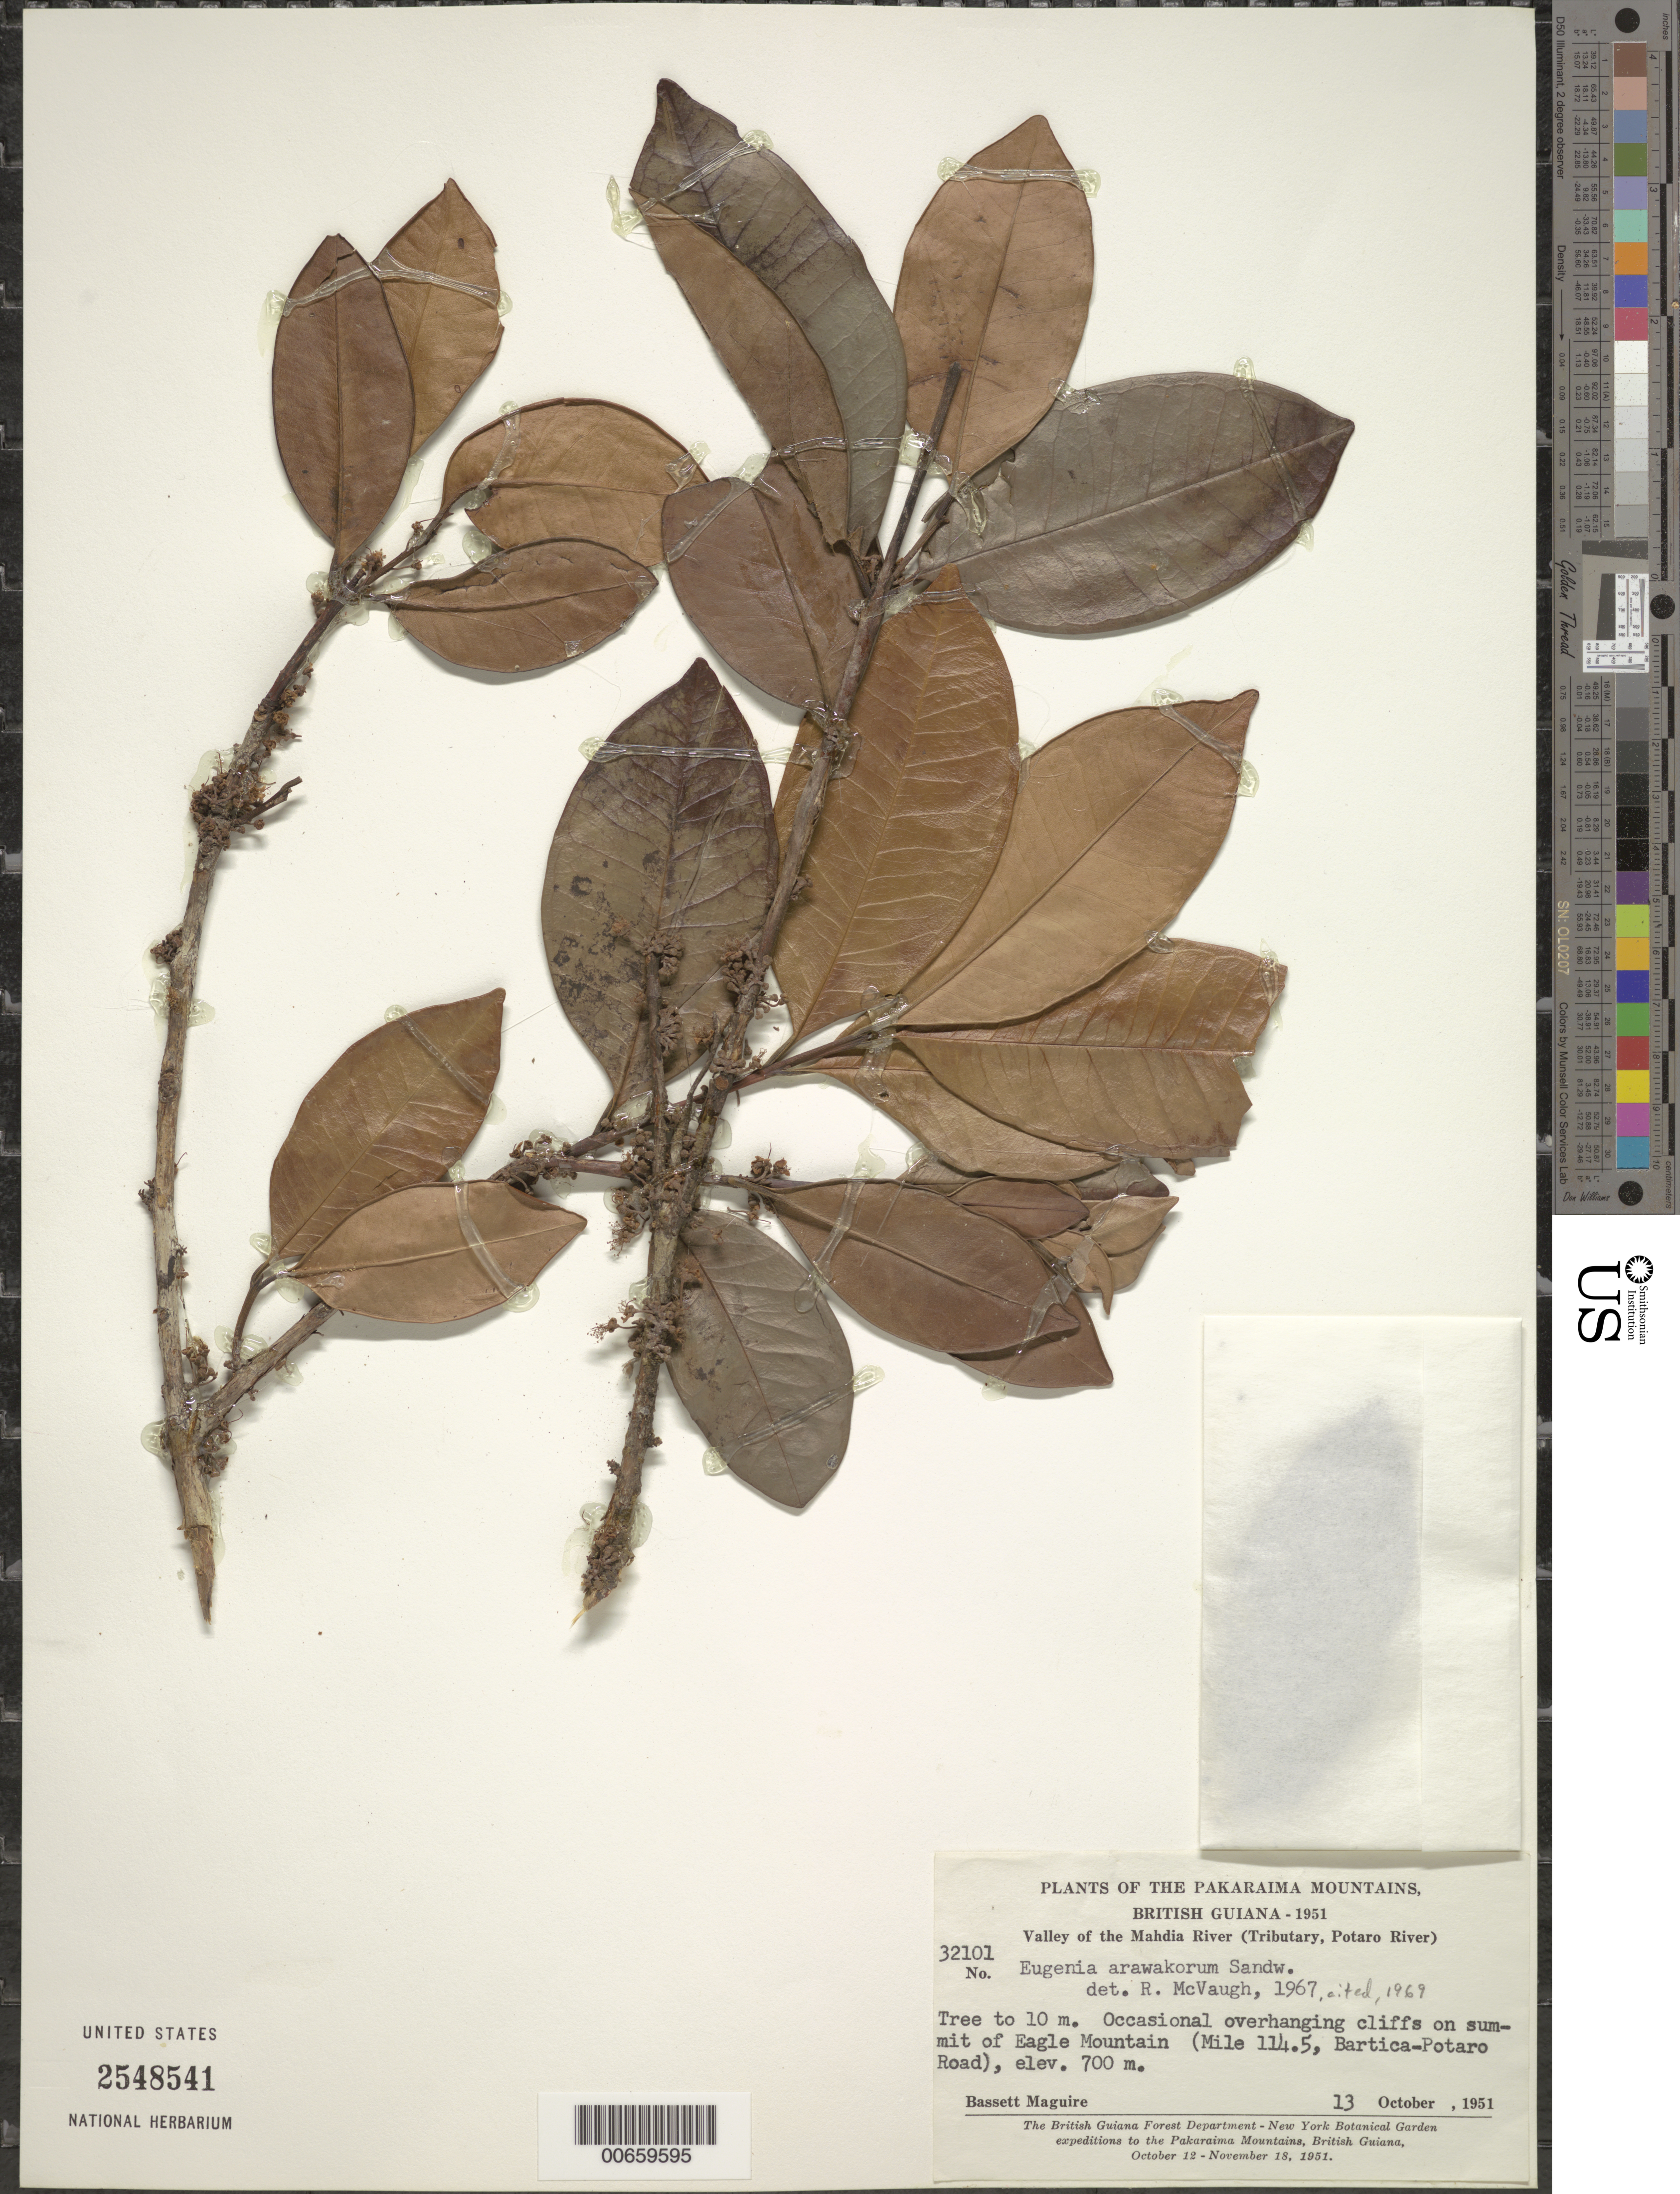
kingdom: Plantae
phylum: Tracheophyta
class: Magnoliopsida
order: Myrtales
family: Myrtaceae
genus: Eugenia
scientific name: Eugenia arawakorum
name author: Sandwith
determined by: McVaugh, R.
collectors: B. Maguire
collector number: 32101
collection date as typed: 13-Oct-51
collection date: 1951-10-13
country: Guyana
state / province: Potaro-Siparuni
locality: Bartica-Potaro Road, mile 114.5, near Mtn. Govt. Resthouse, Mahdia River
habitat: Overhanging cliffs on summit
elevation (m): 700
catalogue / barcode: US 2548541